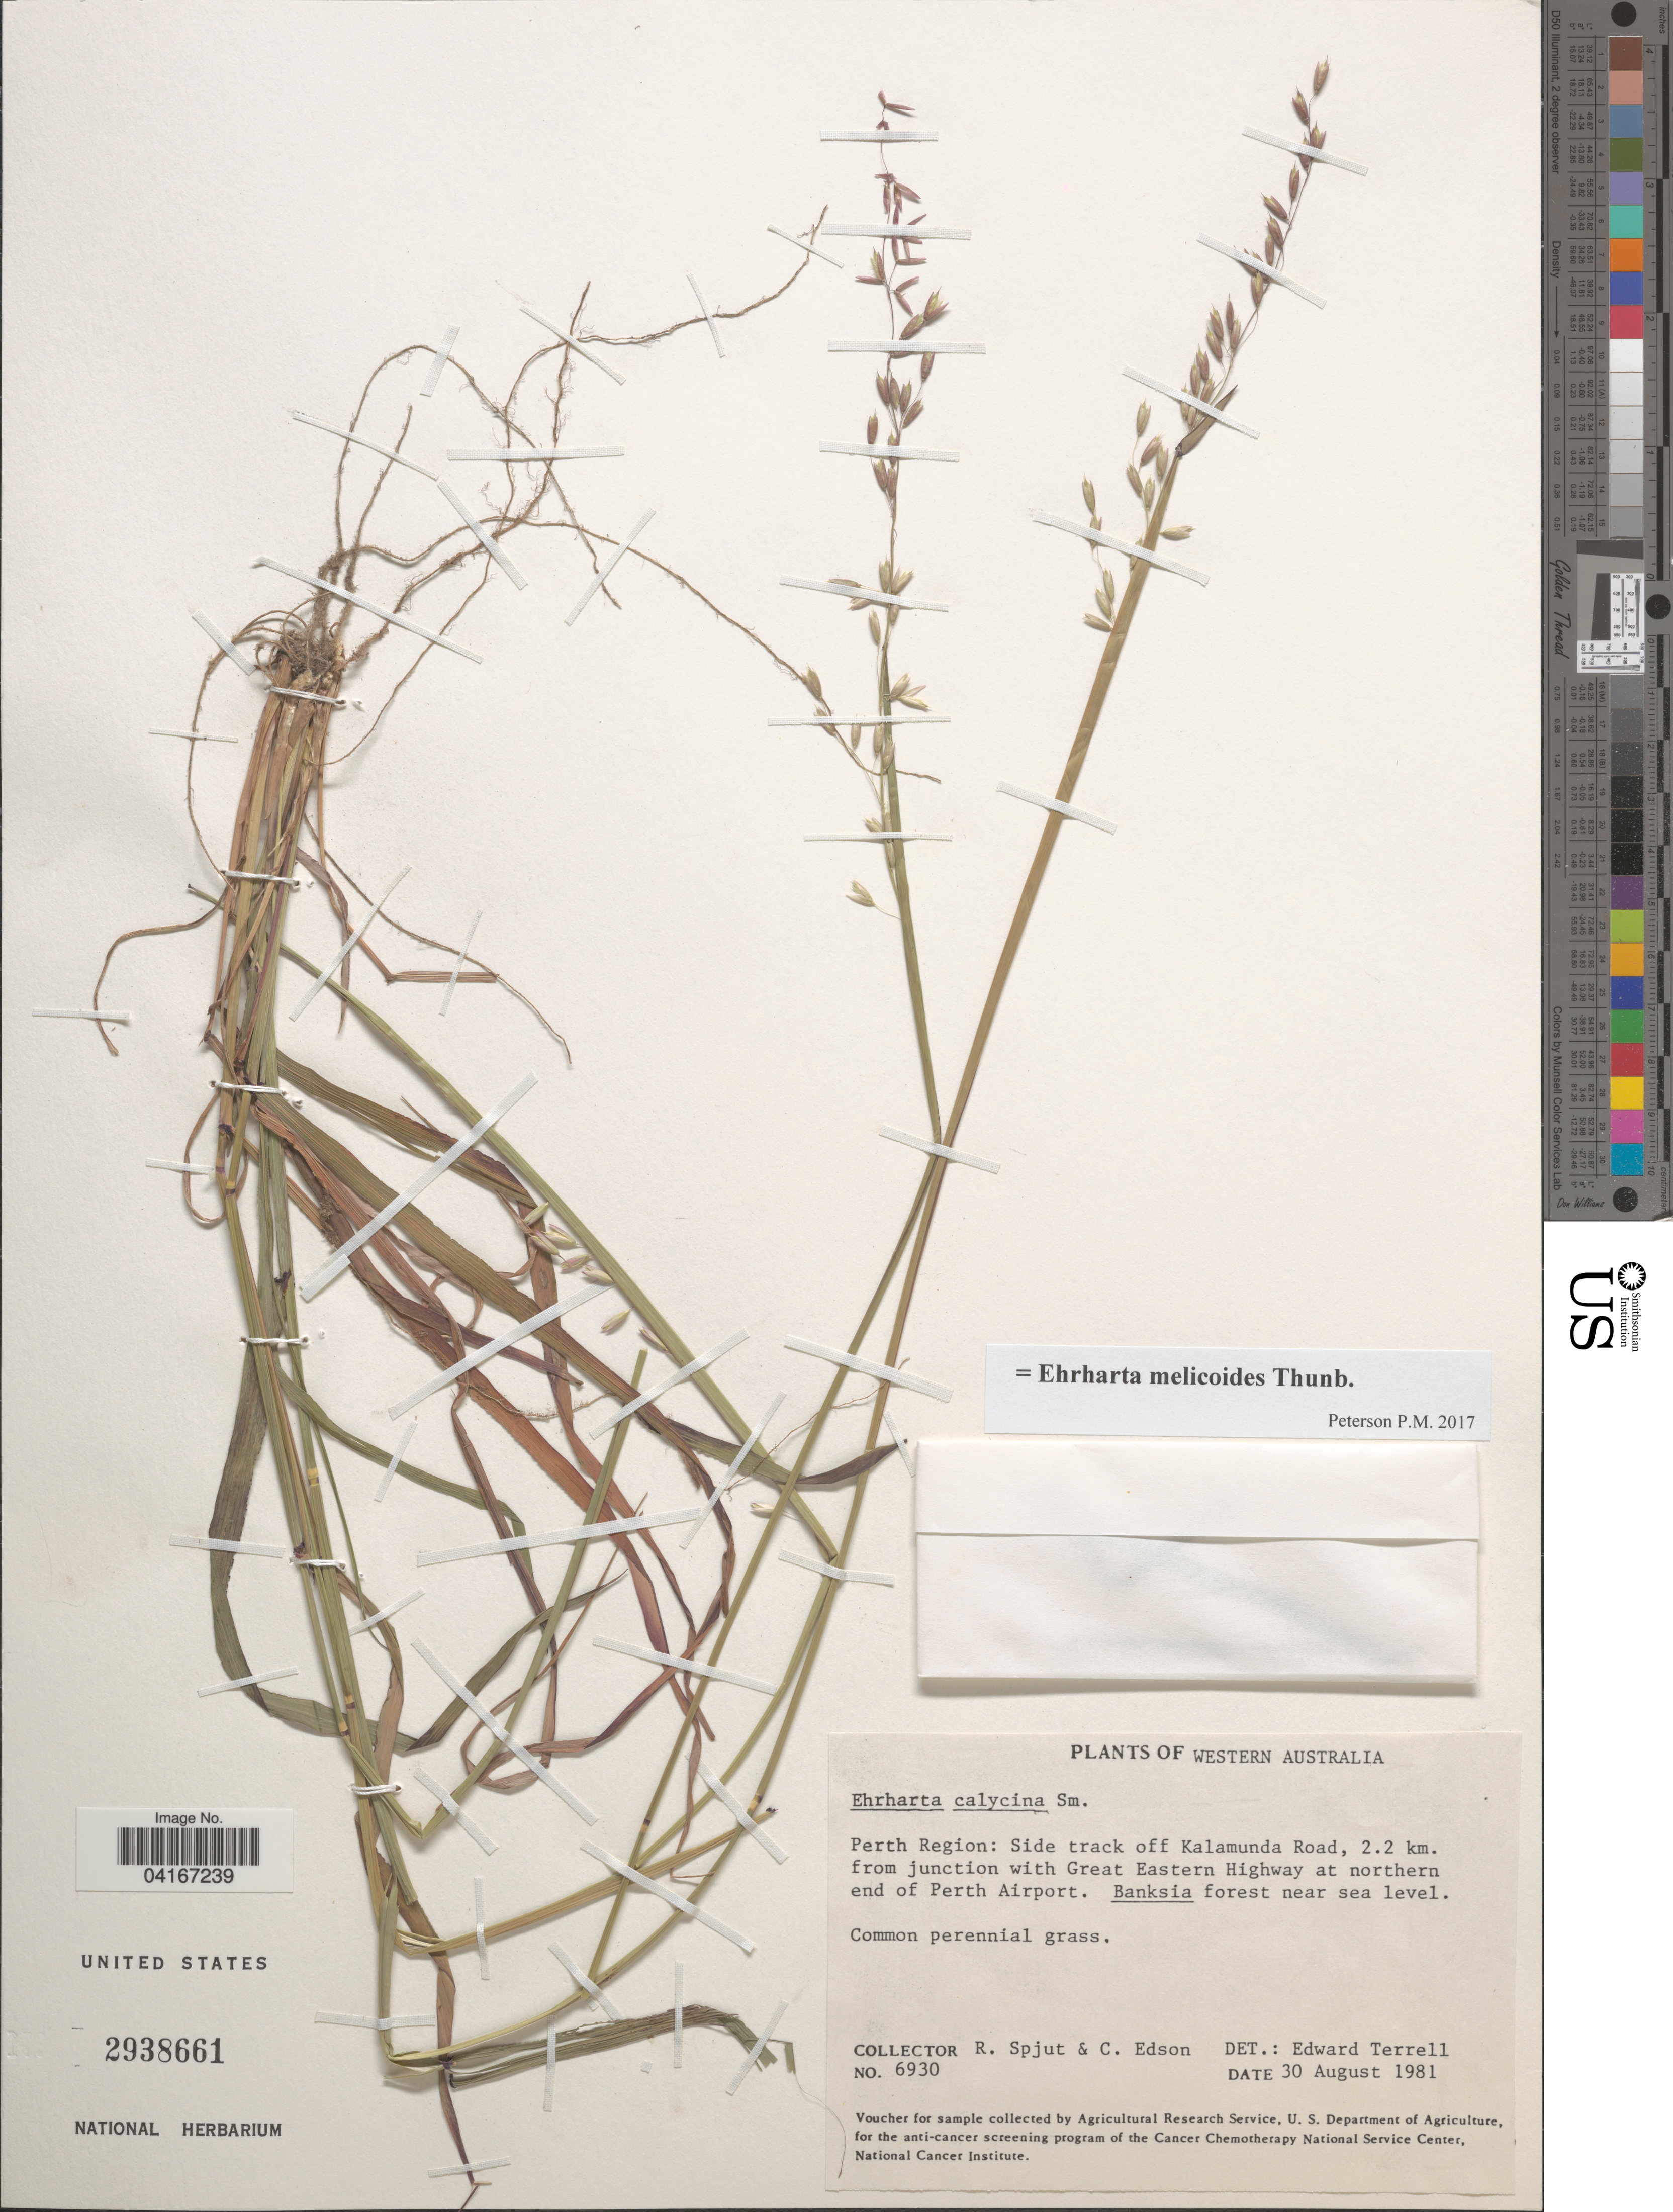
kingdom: Plantae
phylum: Tracheophyta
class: Liliopsida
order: Poales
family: Poaceae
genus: Ehrharta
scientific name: Ehrharta melicoides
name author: Thunb.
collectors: R. Spjut & C. Edson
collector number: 6930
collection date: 1981-08-30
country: Australia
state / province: Western Australia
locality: Perth Region: Side track off Kalamunda Road, 2.2 km from junction with Great Eastern Highway at northern end of Perth Airport.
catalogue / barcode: US 2938661